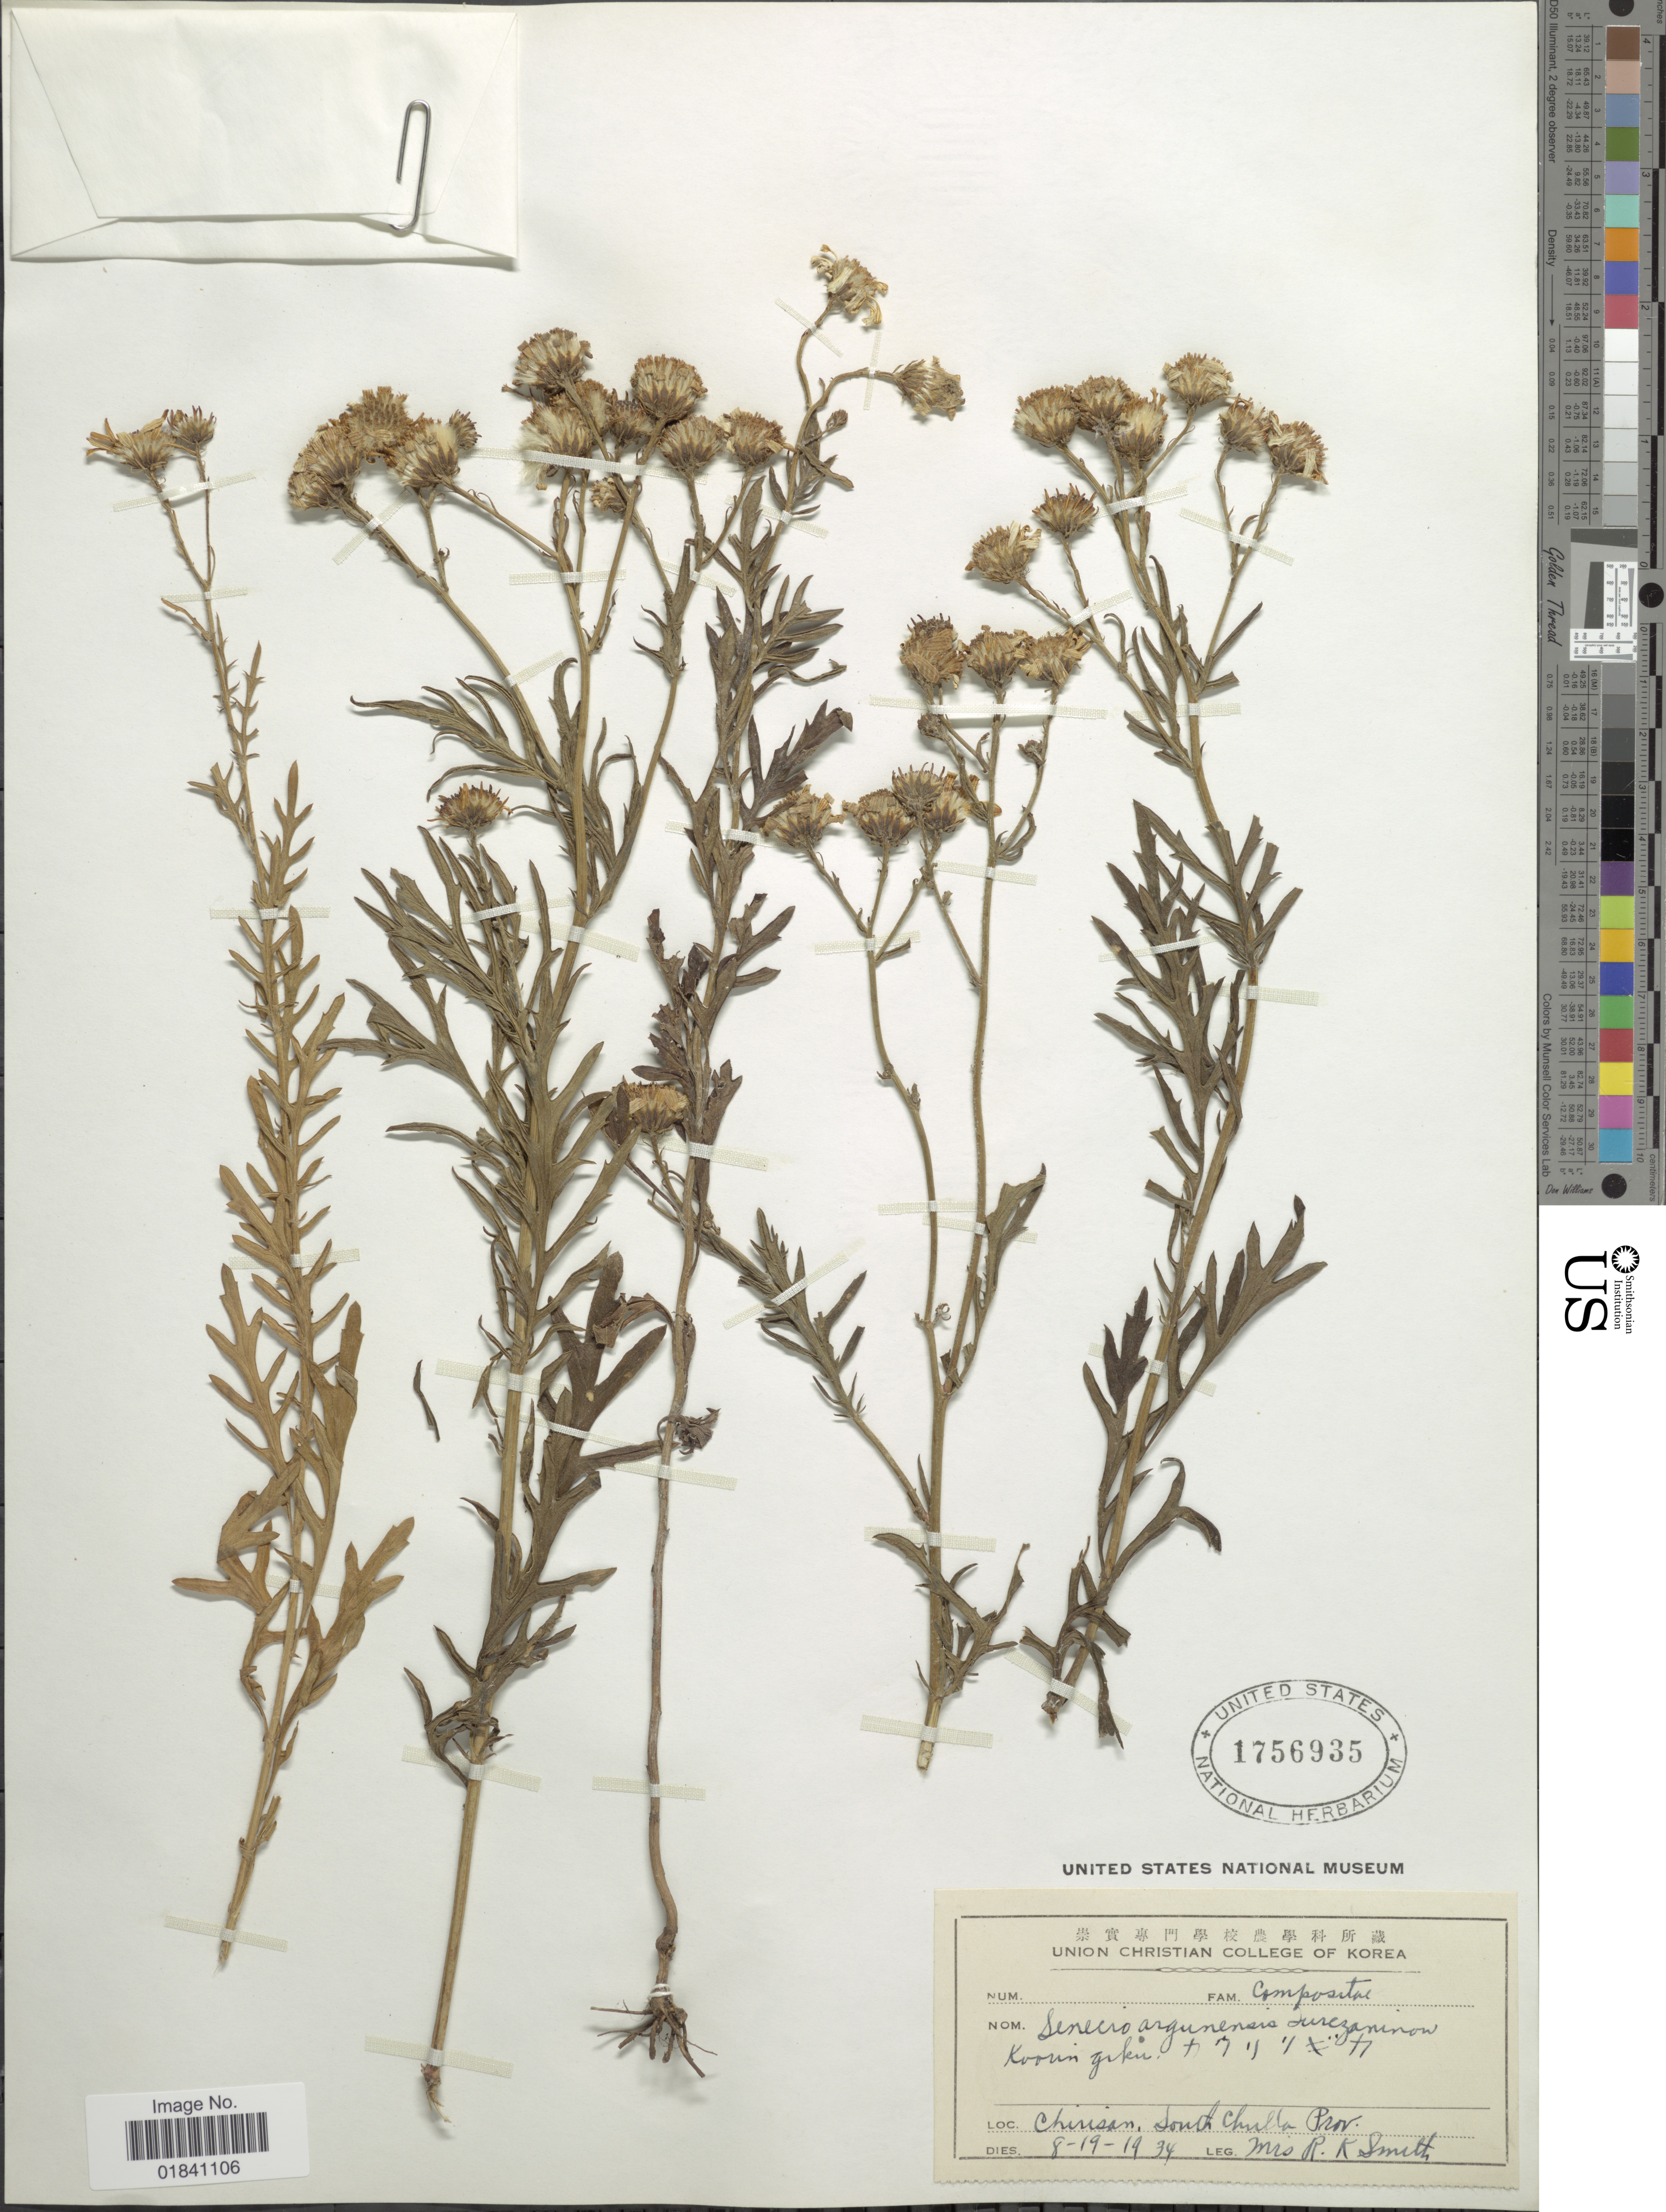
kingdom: Plantae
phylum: Tracheophyta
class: Magnoliopsida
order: Asterales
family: Asteraceae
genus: Senecio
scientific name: Senecio argunensis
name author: Turcz.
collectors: R. Smith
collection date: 1934-08-19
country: South Korea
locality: Chirisan, south Chulla Prov.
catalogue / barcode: US 1756935